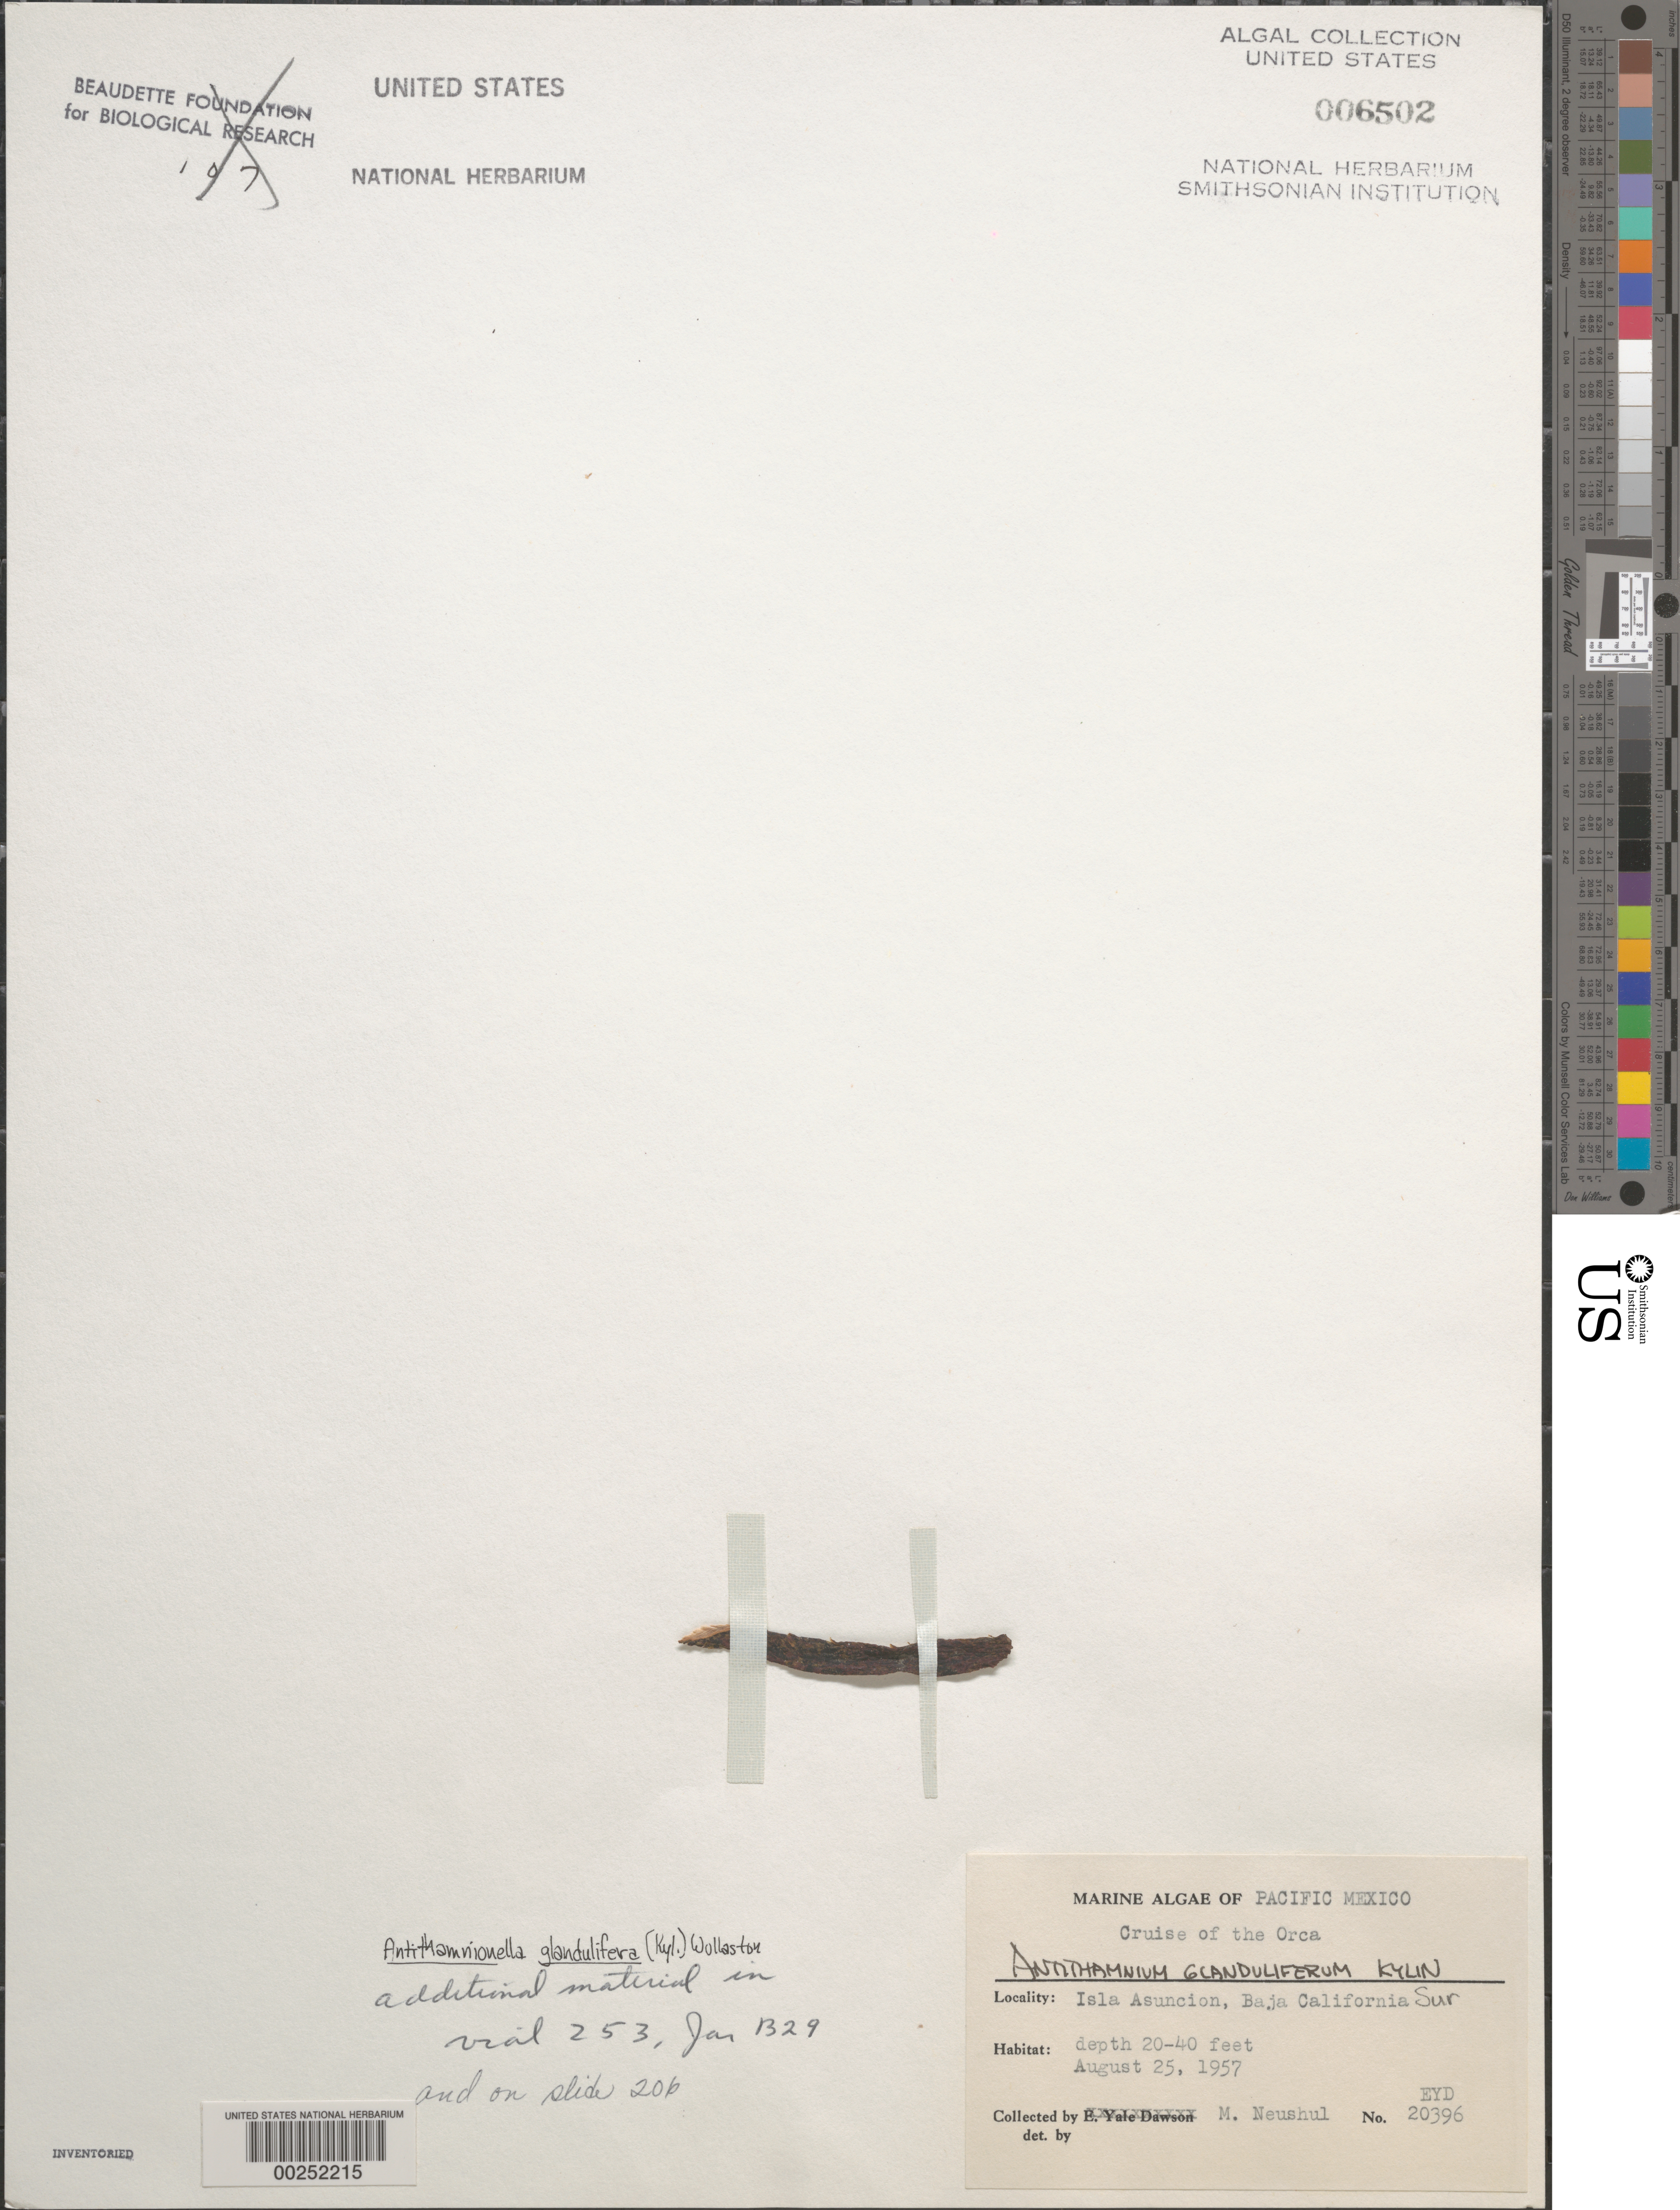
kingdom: Plantae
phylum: Rhodophyta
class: Florideophyceae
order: Ceramiales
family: Ceramiaceae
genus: Antithamnionella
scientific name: Antithamnionella spirographidis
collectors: M. Neushul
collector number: EYD 20396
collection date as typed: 25 Aug 1957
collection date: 1957-08-25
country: Mexico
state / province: Baja California Sur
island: Isla Asuncion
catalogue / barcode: US 6502